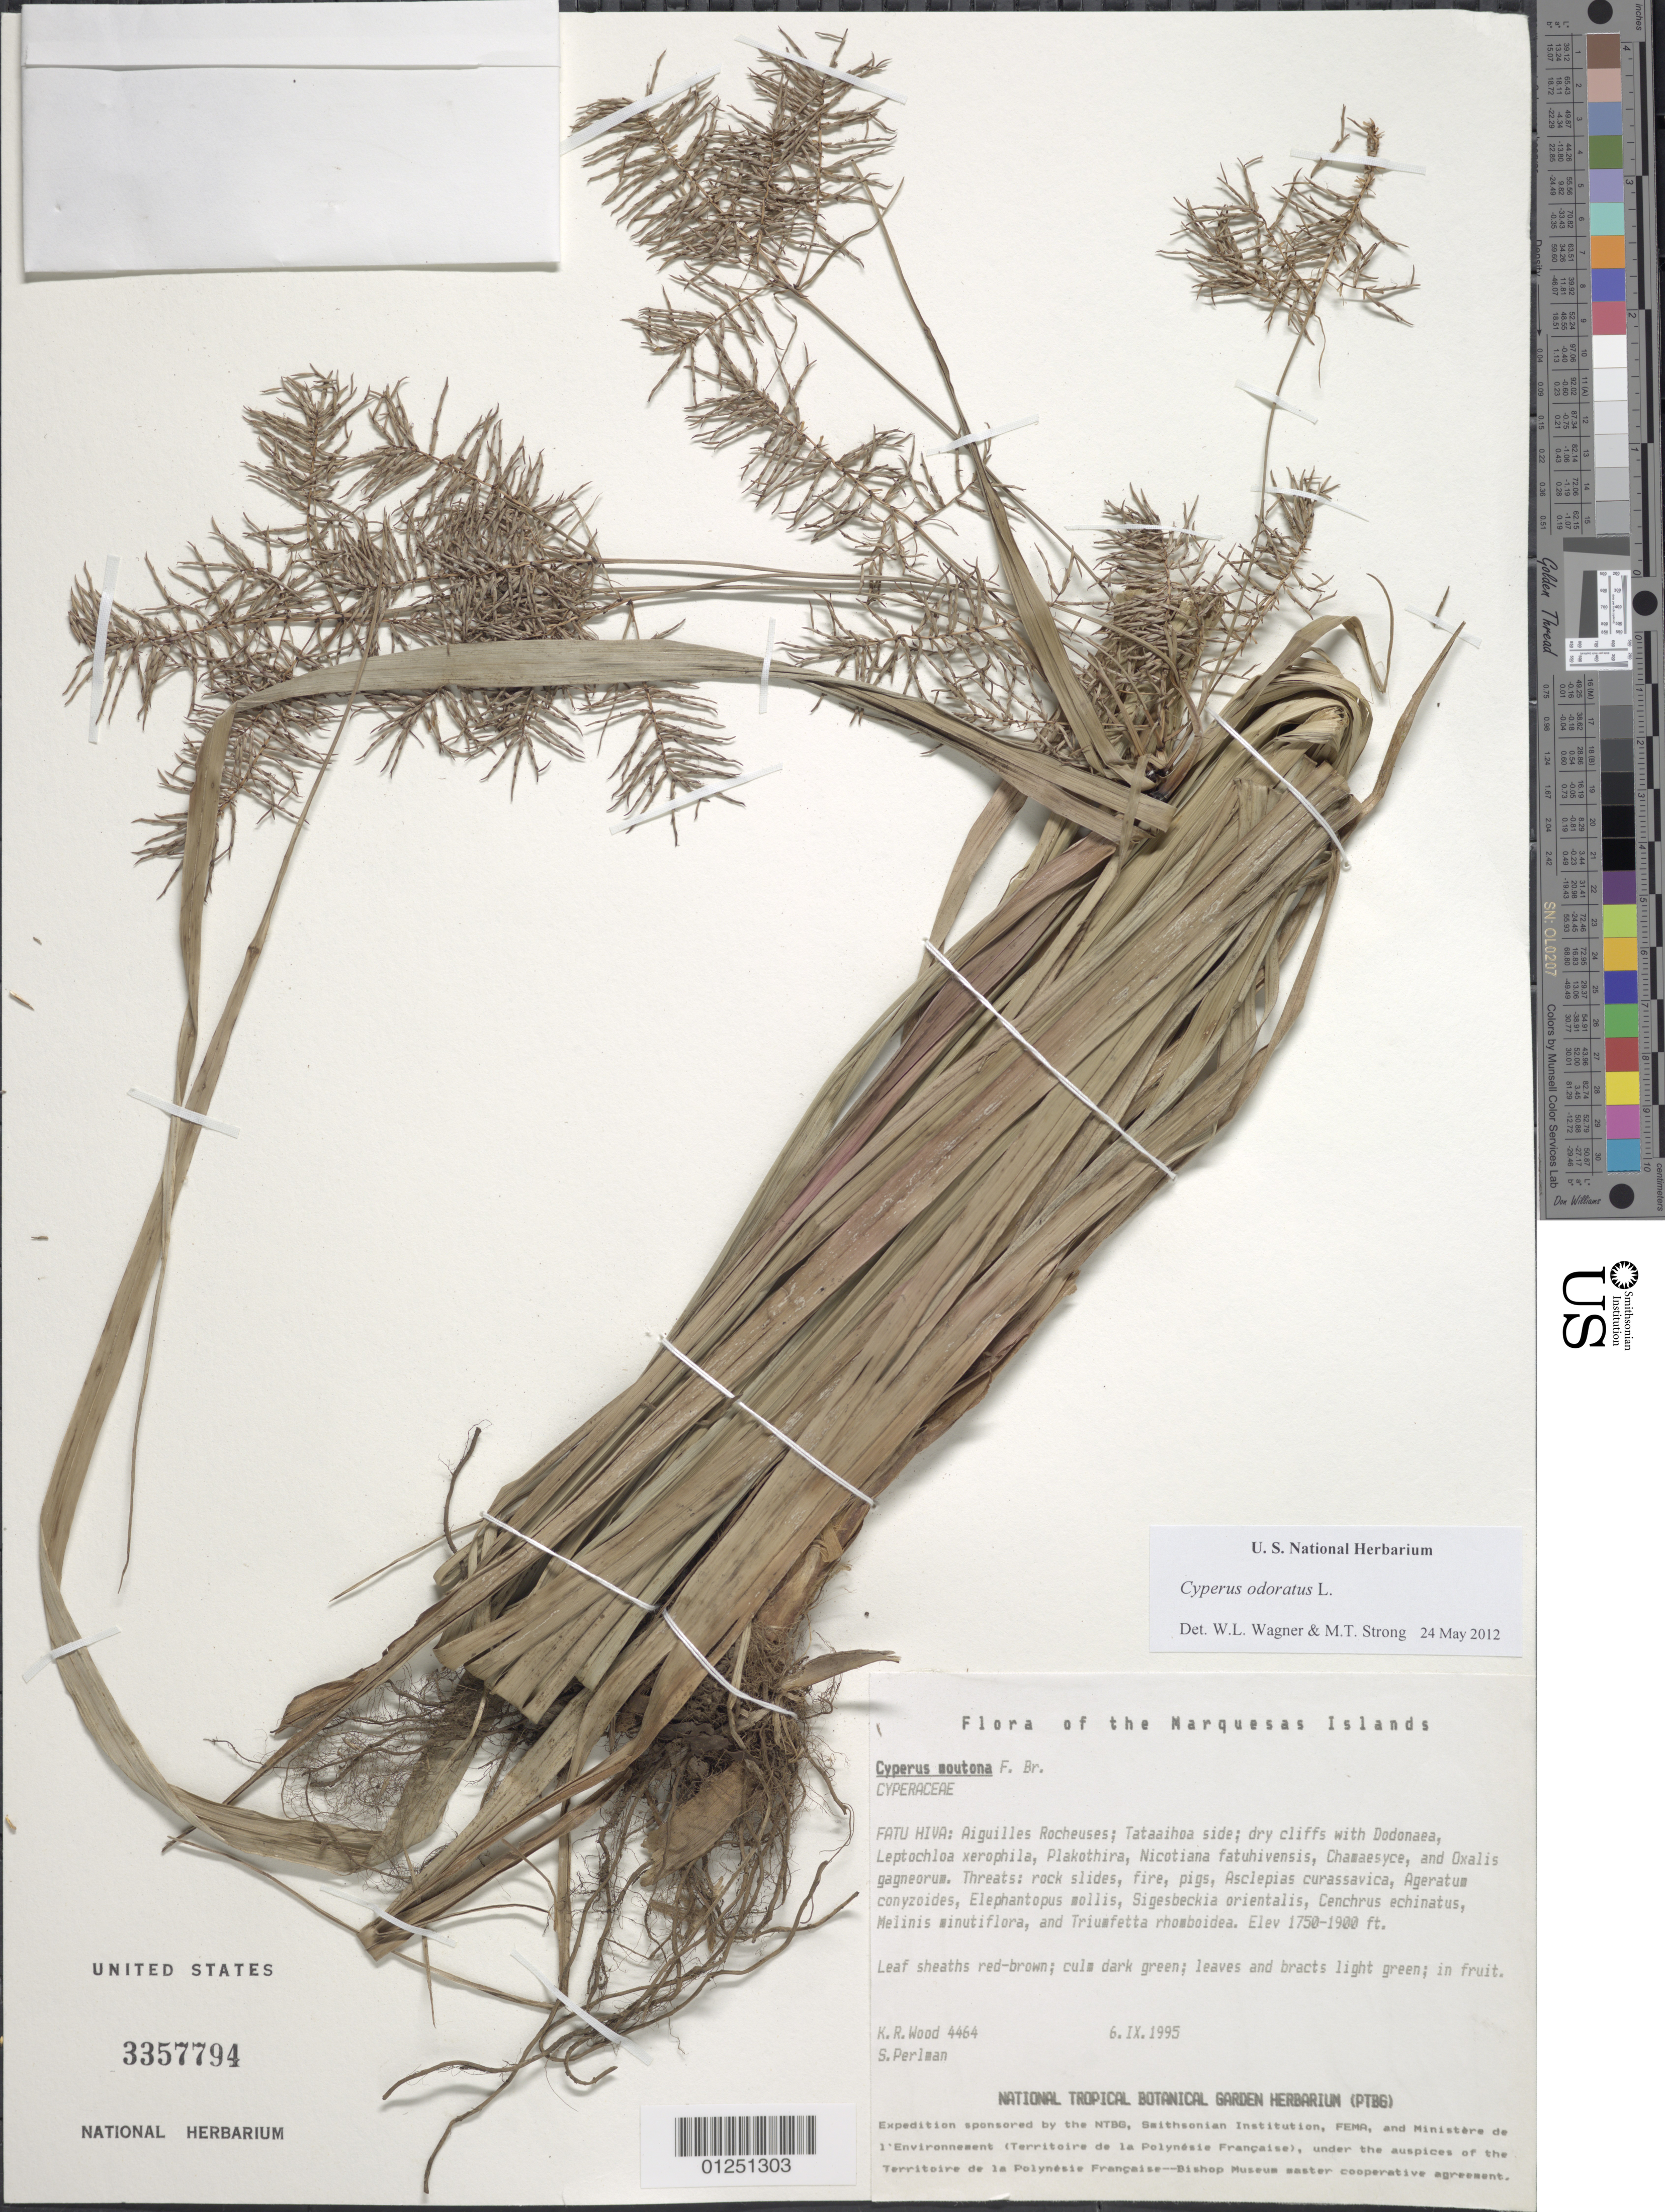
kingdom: Plantae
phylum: Tracheophyta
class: Liliopsida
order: Poales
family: Cyperaceae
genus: Cyperus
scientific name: Cyperus odoratus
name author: L.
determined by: Wagner, W. L.; Strong, M. T.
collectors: K. R. Wood & S. P. Perlman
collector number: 4464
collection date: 1995-09-06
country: French Polynesia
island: Fatu Hiva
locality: Aiguilles Rocheuses, Tataaihoa side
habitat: dry cliffs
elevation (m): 533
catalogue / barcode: US 3357794